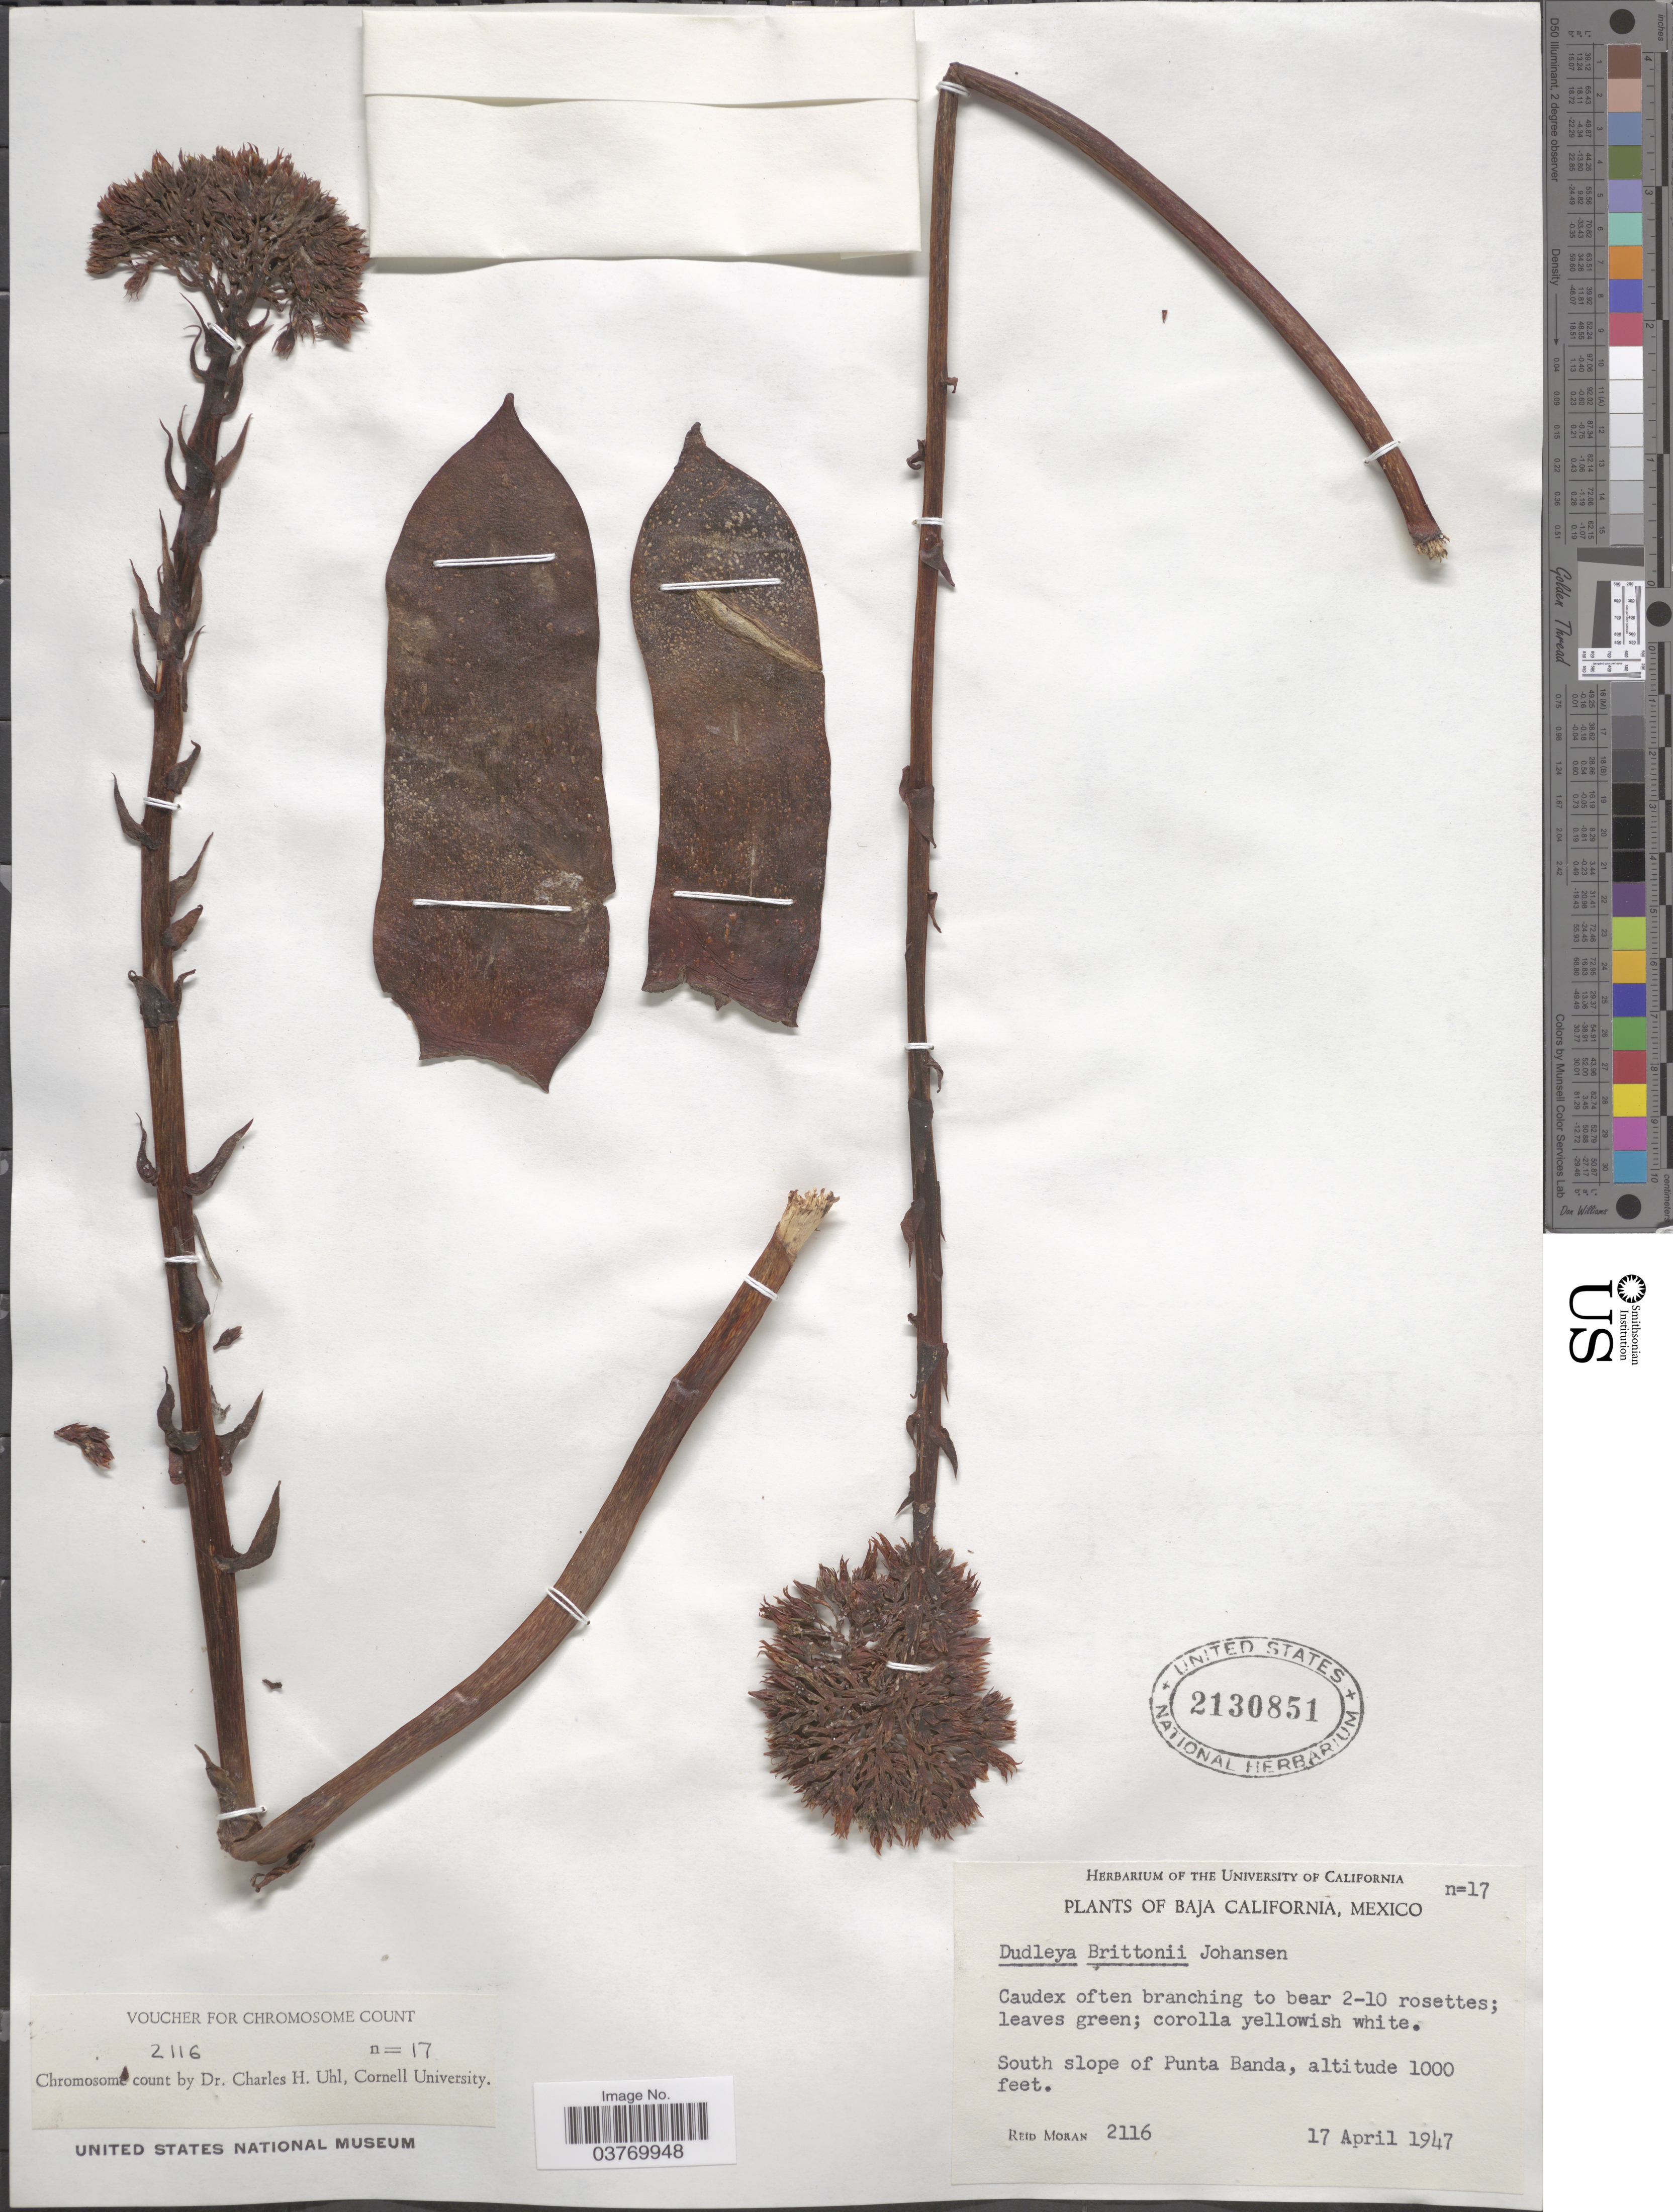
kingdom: Plantae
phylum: Tracheophyta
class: Magnoliopsida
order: Saxifragales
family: Crassulaceae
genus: Dudleya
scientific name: Dudleya brittonii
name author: Johans.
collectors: R. V. Moran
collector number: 2116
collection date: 1947-04-17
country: Mexico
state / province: Baja California Norte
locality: South slope of Punta Banda.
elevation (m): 305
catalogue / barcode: US 2130851